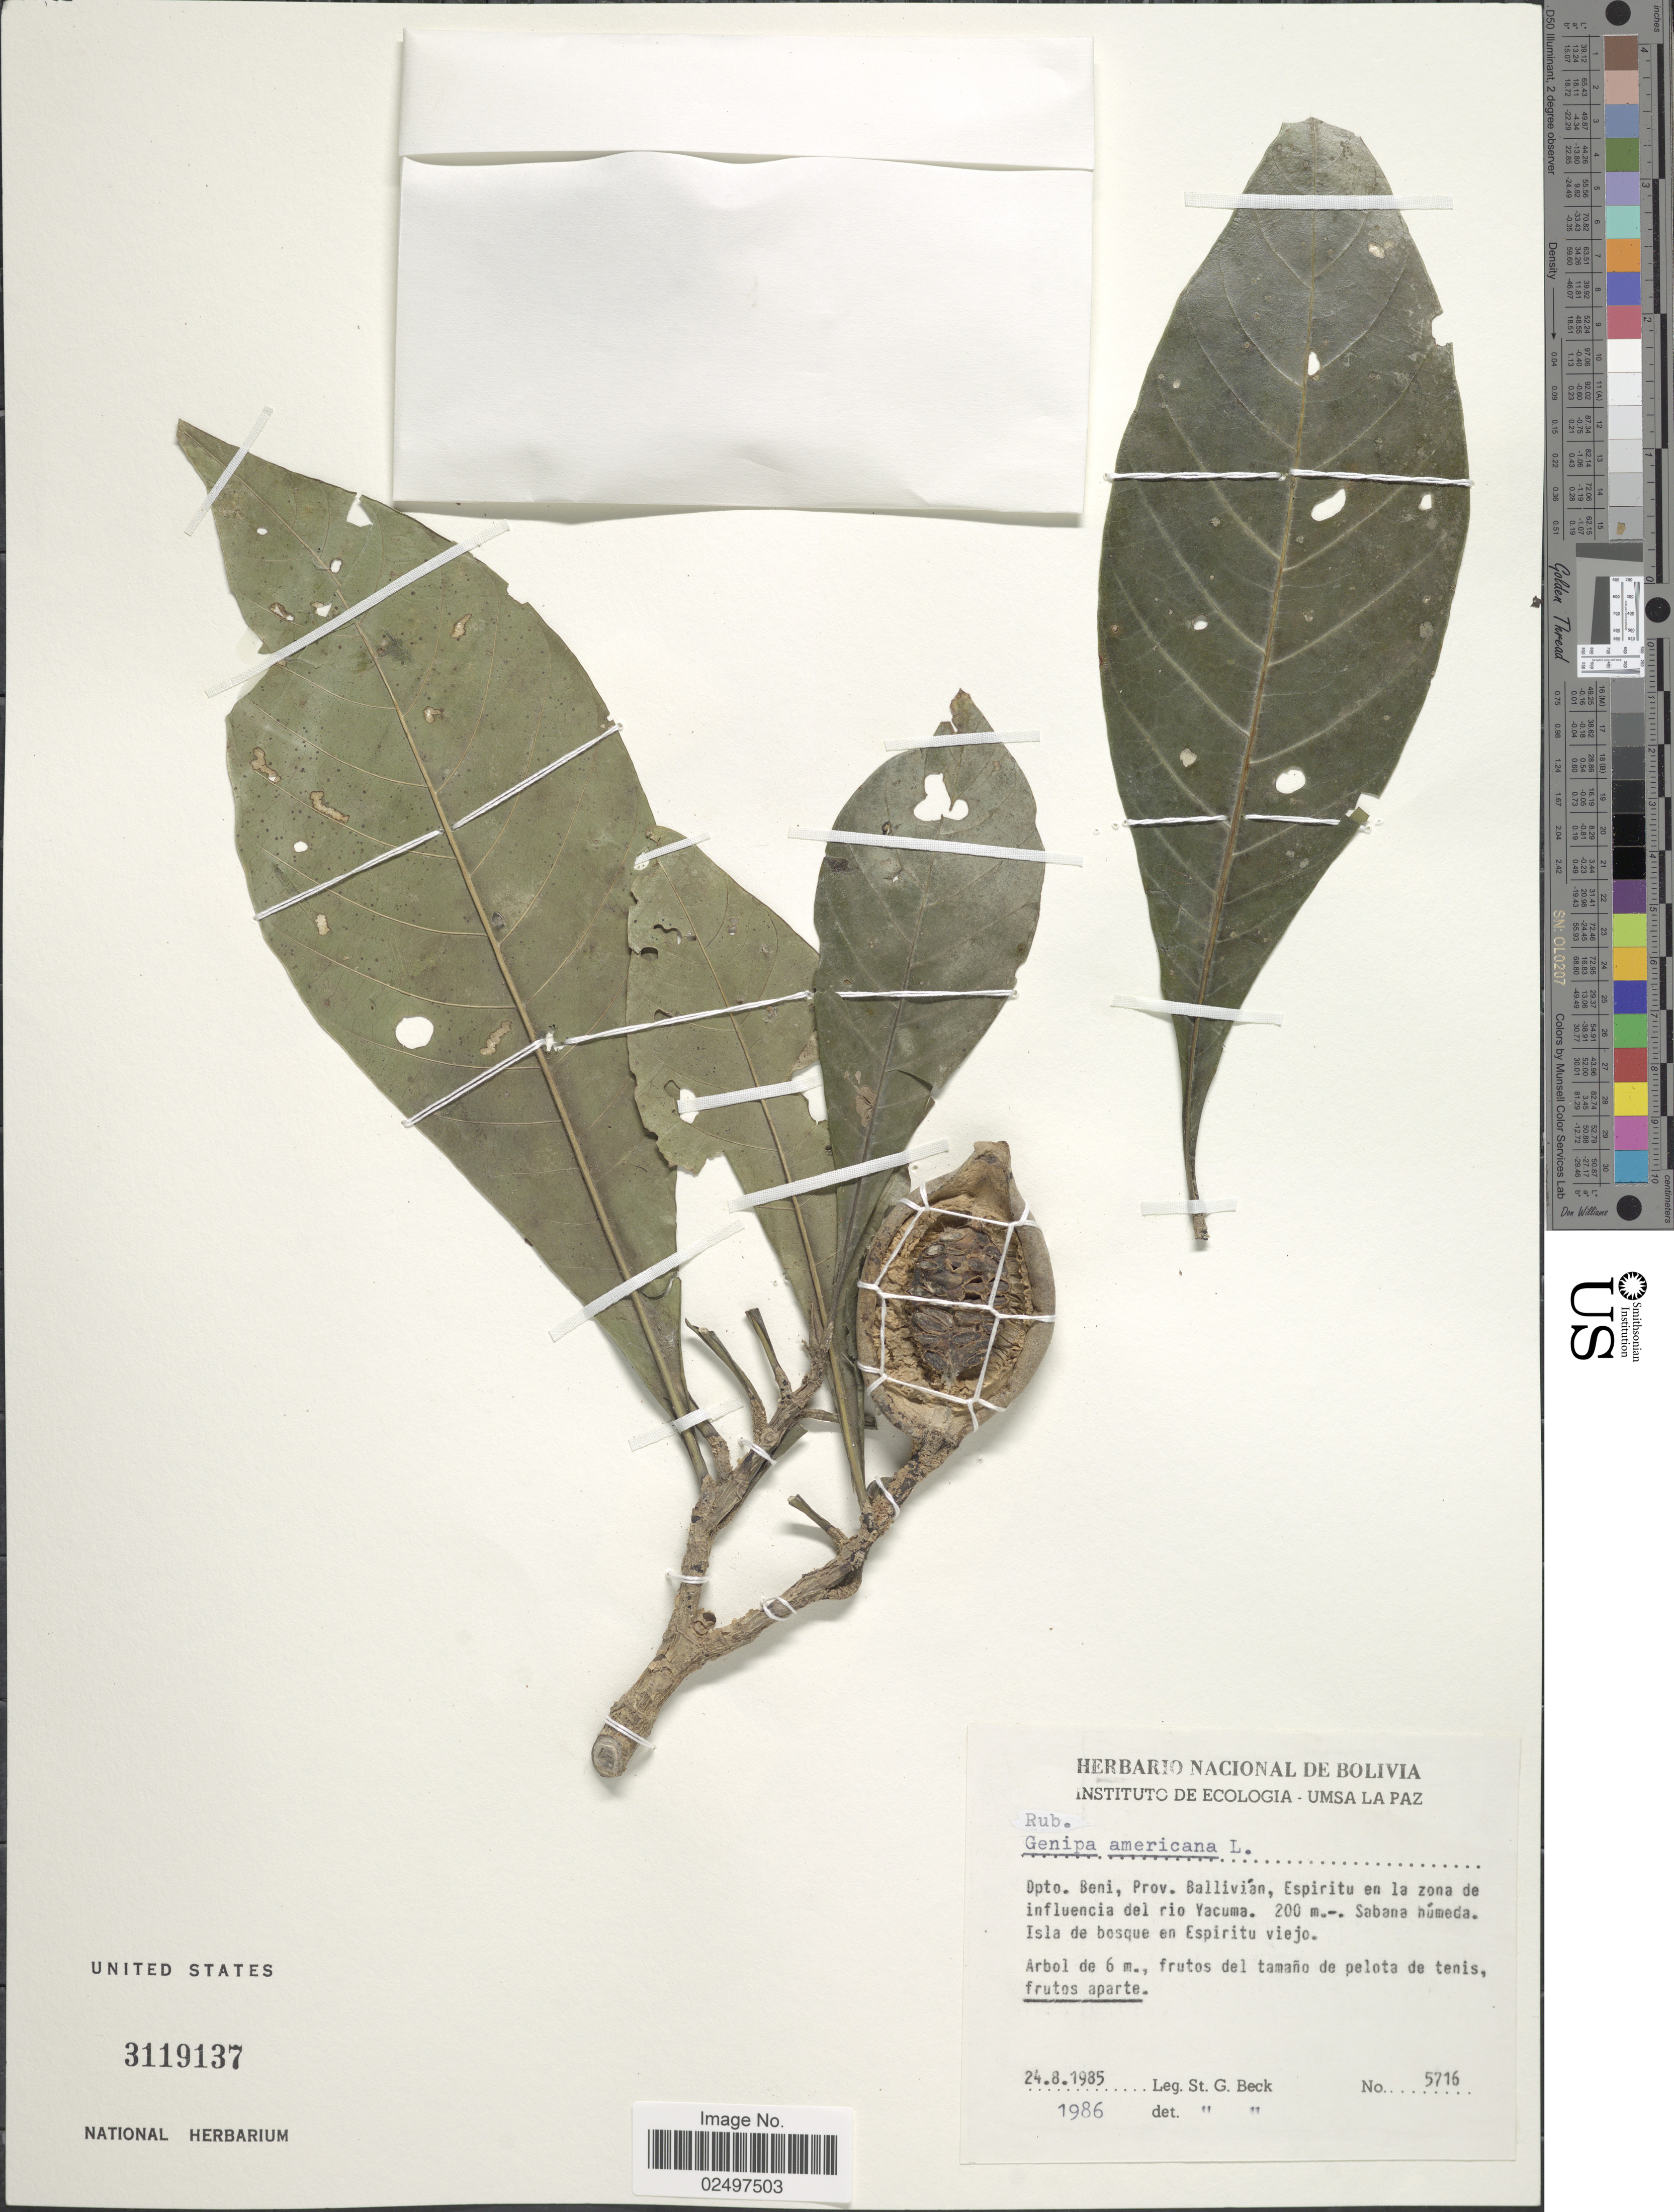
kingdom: Plantae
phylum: Tracheophyta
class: Magnoliopsida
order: Gentianales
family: Rubiaceae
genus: Genipa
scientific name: Genipa americana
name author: L.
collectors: S. G. Beck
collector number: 5716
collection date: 1985-08-24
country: Bolivia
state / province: Beni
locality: Dpto. Beni, Prov. Ballivian, Espiritu en la zona de influencia del rio Yacuma.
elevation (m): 200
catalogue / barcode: US 3119137